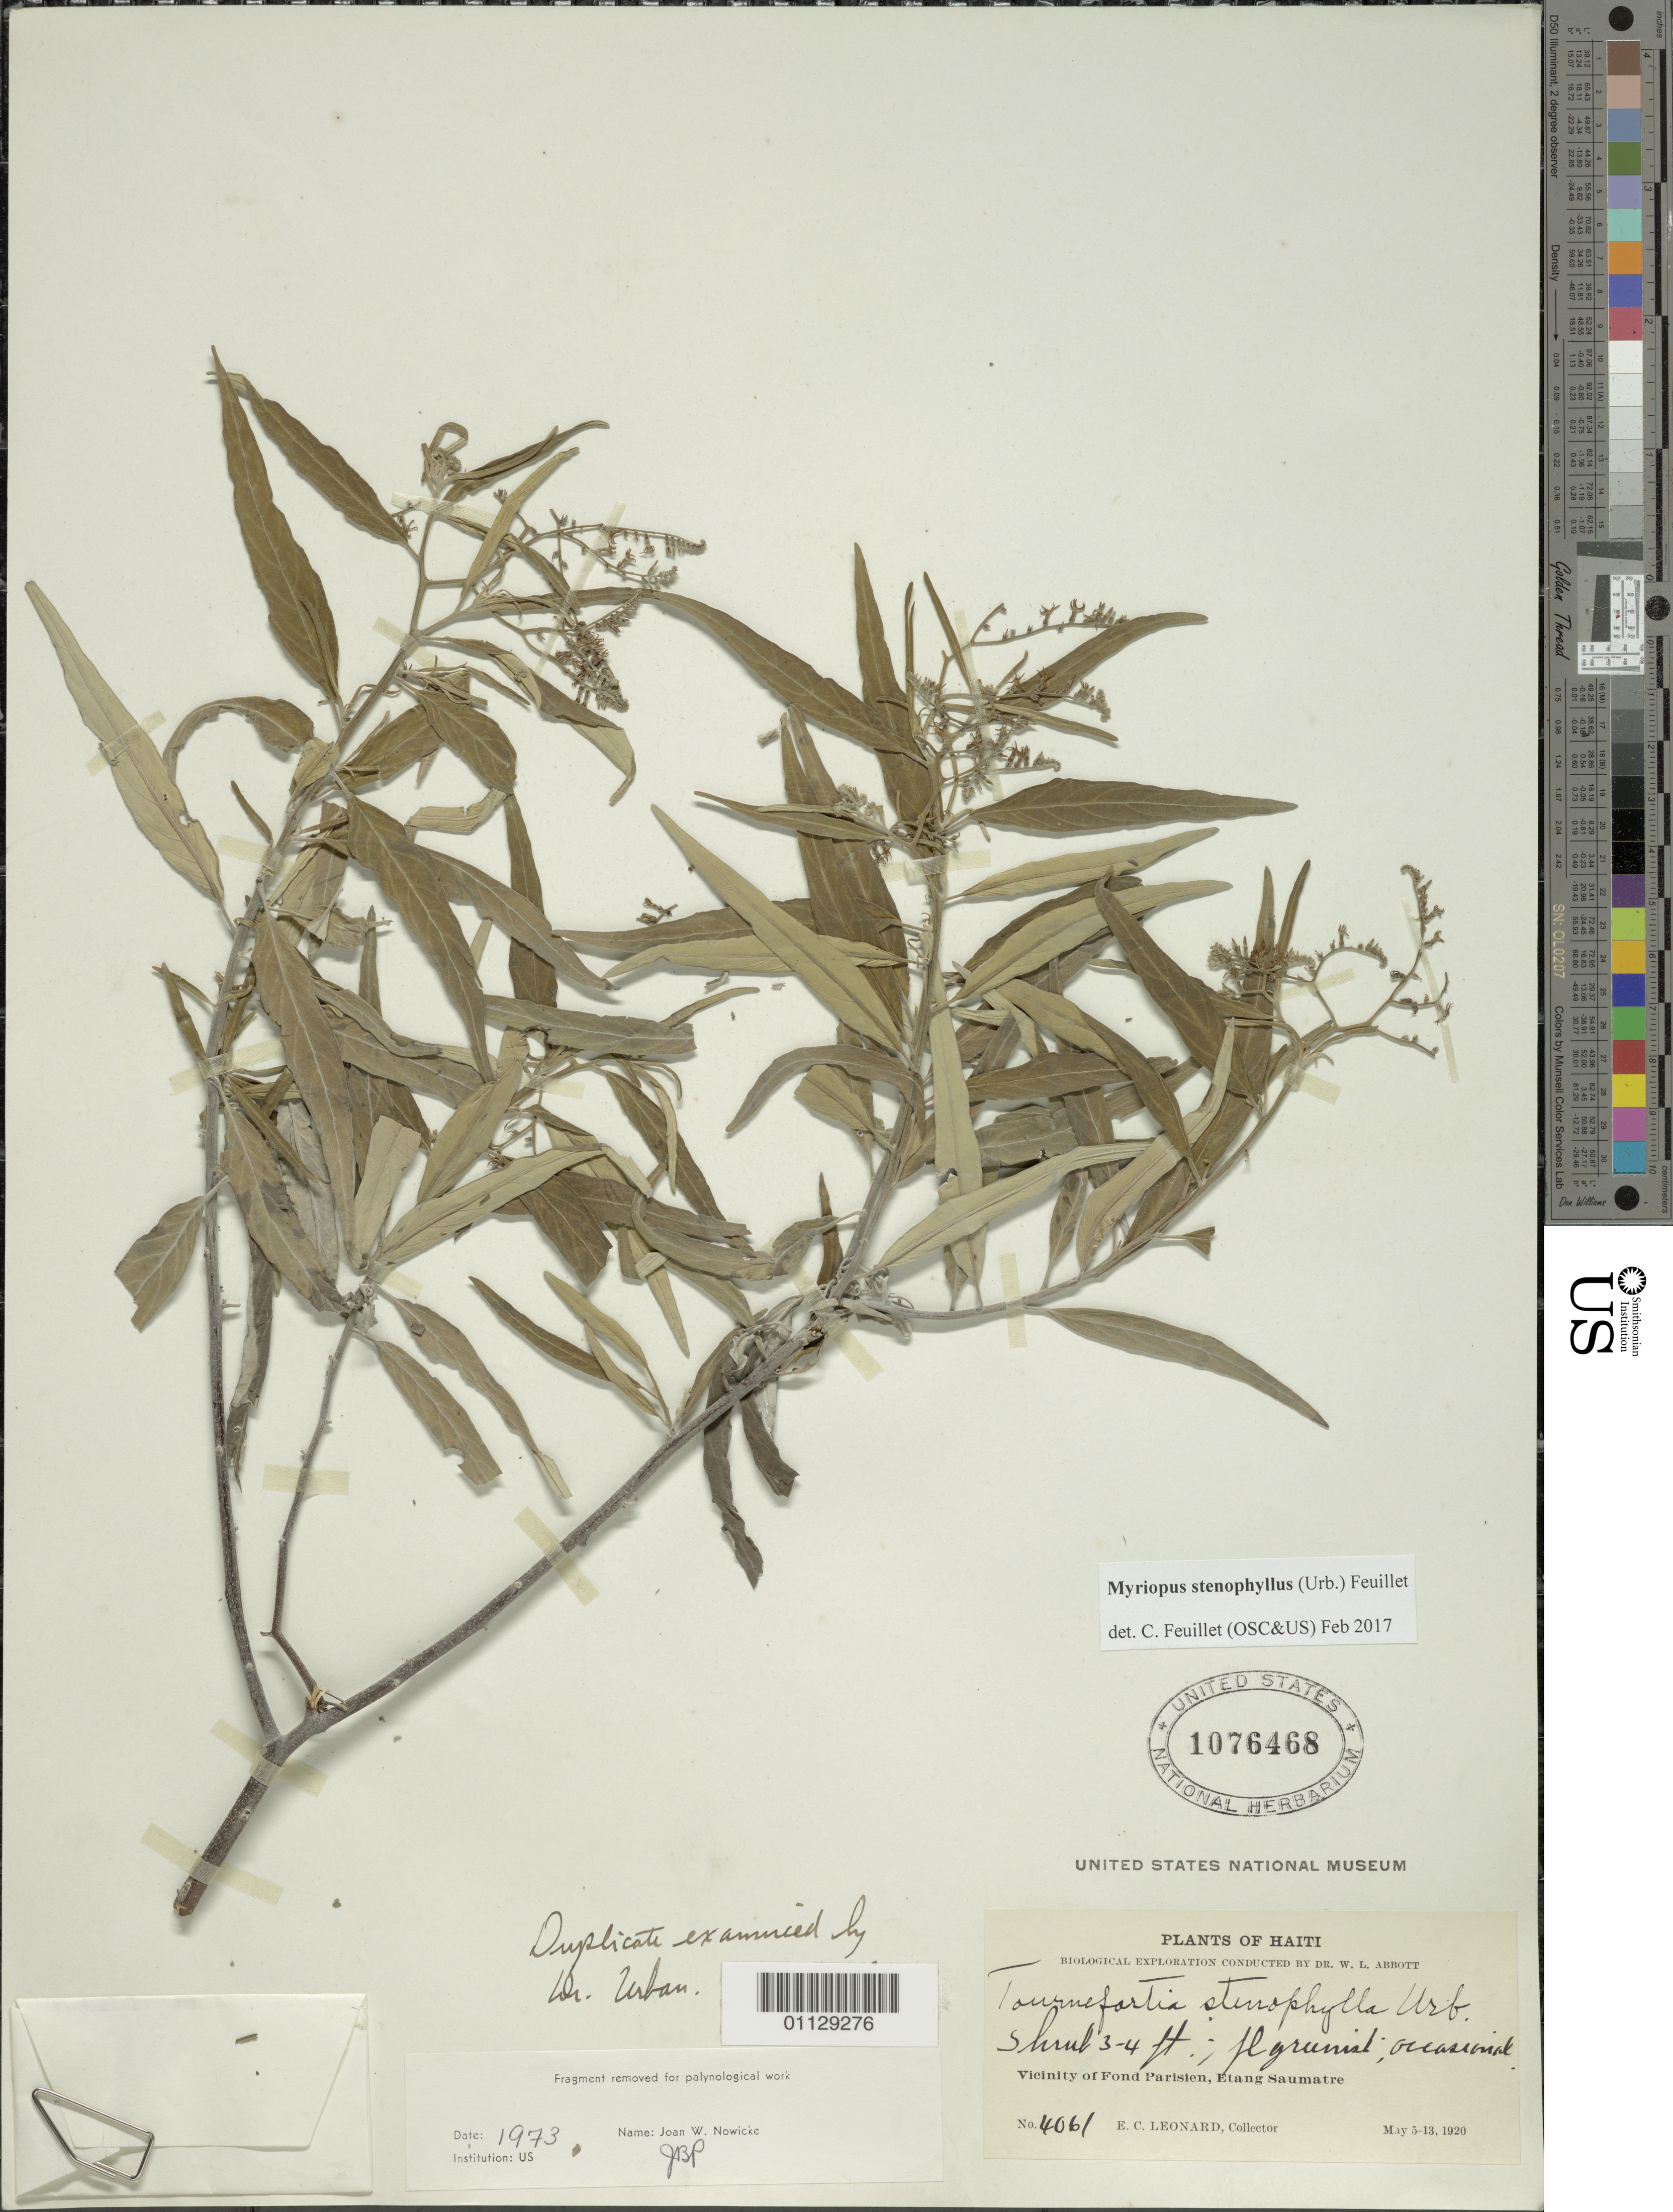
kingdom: Plantae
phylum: Tracheophyta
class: Magnoliopsida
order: Boraginales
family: Heliotropiaceae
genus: Myriopus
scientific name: Myriopus stenophyllus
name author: (Urb.) Feuillet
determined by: Feuillet, C.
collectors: E. C. Leonard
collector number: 4061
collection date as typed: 05 May 1920 to 13 May 1920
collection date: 1920-05-05/1920-05-13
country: Haiti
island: Hispaniola I.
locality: Vic. of Fond Parisien, Etang Saumatre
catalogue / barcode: US 1076468